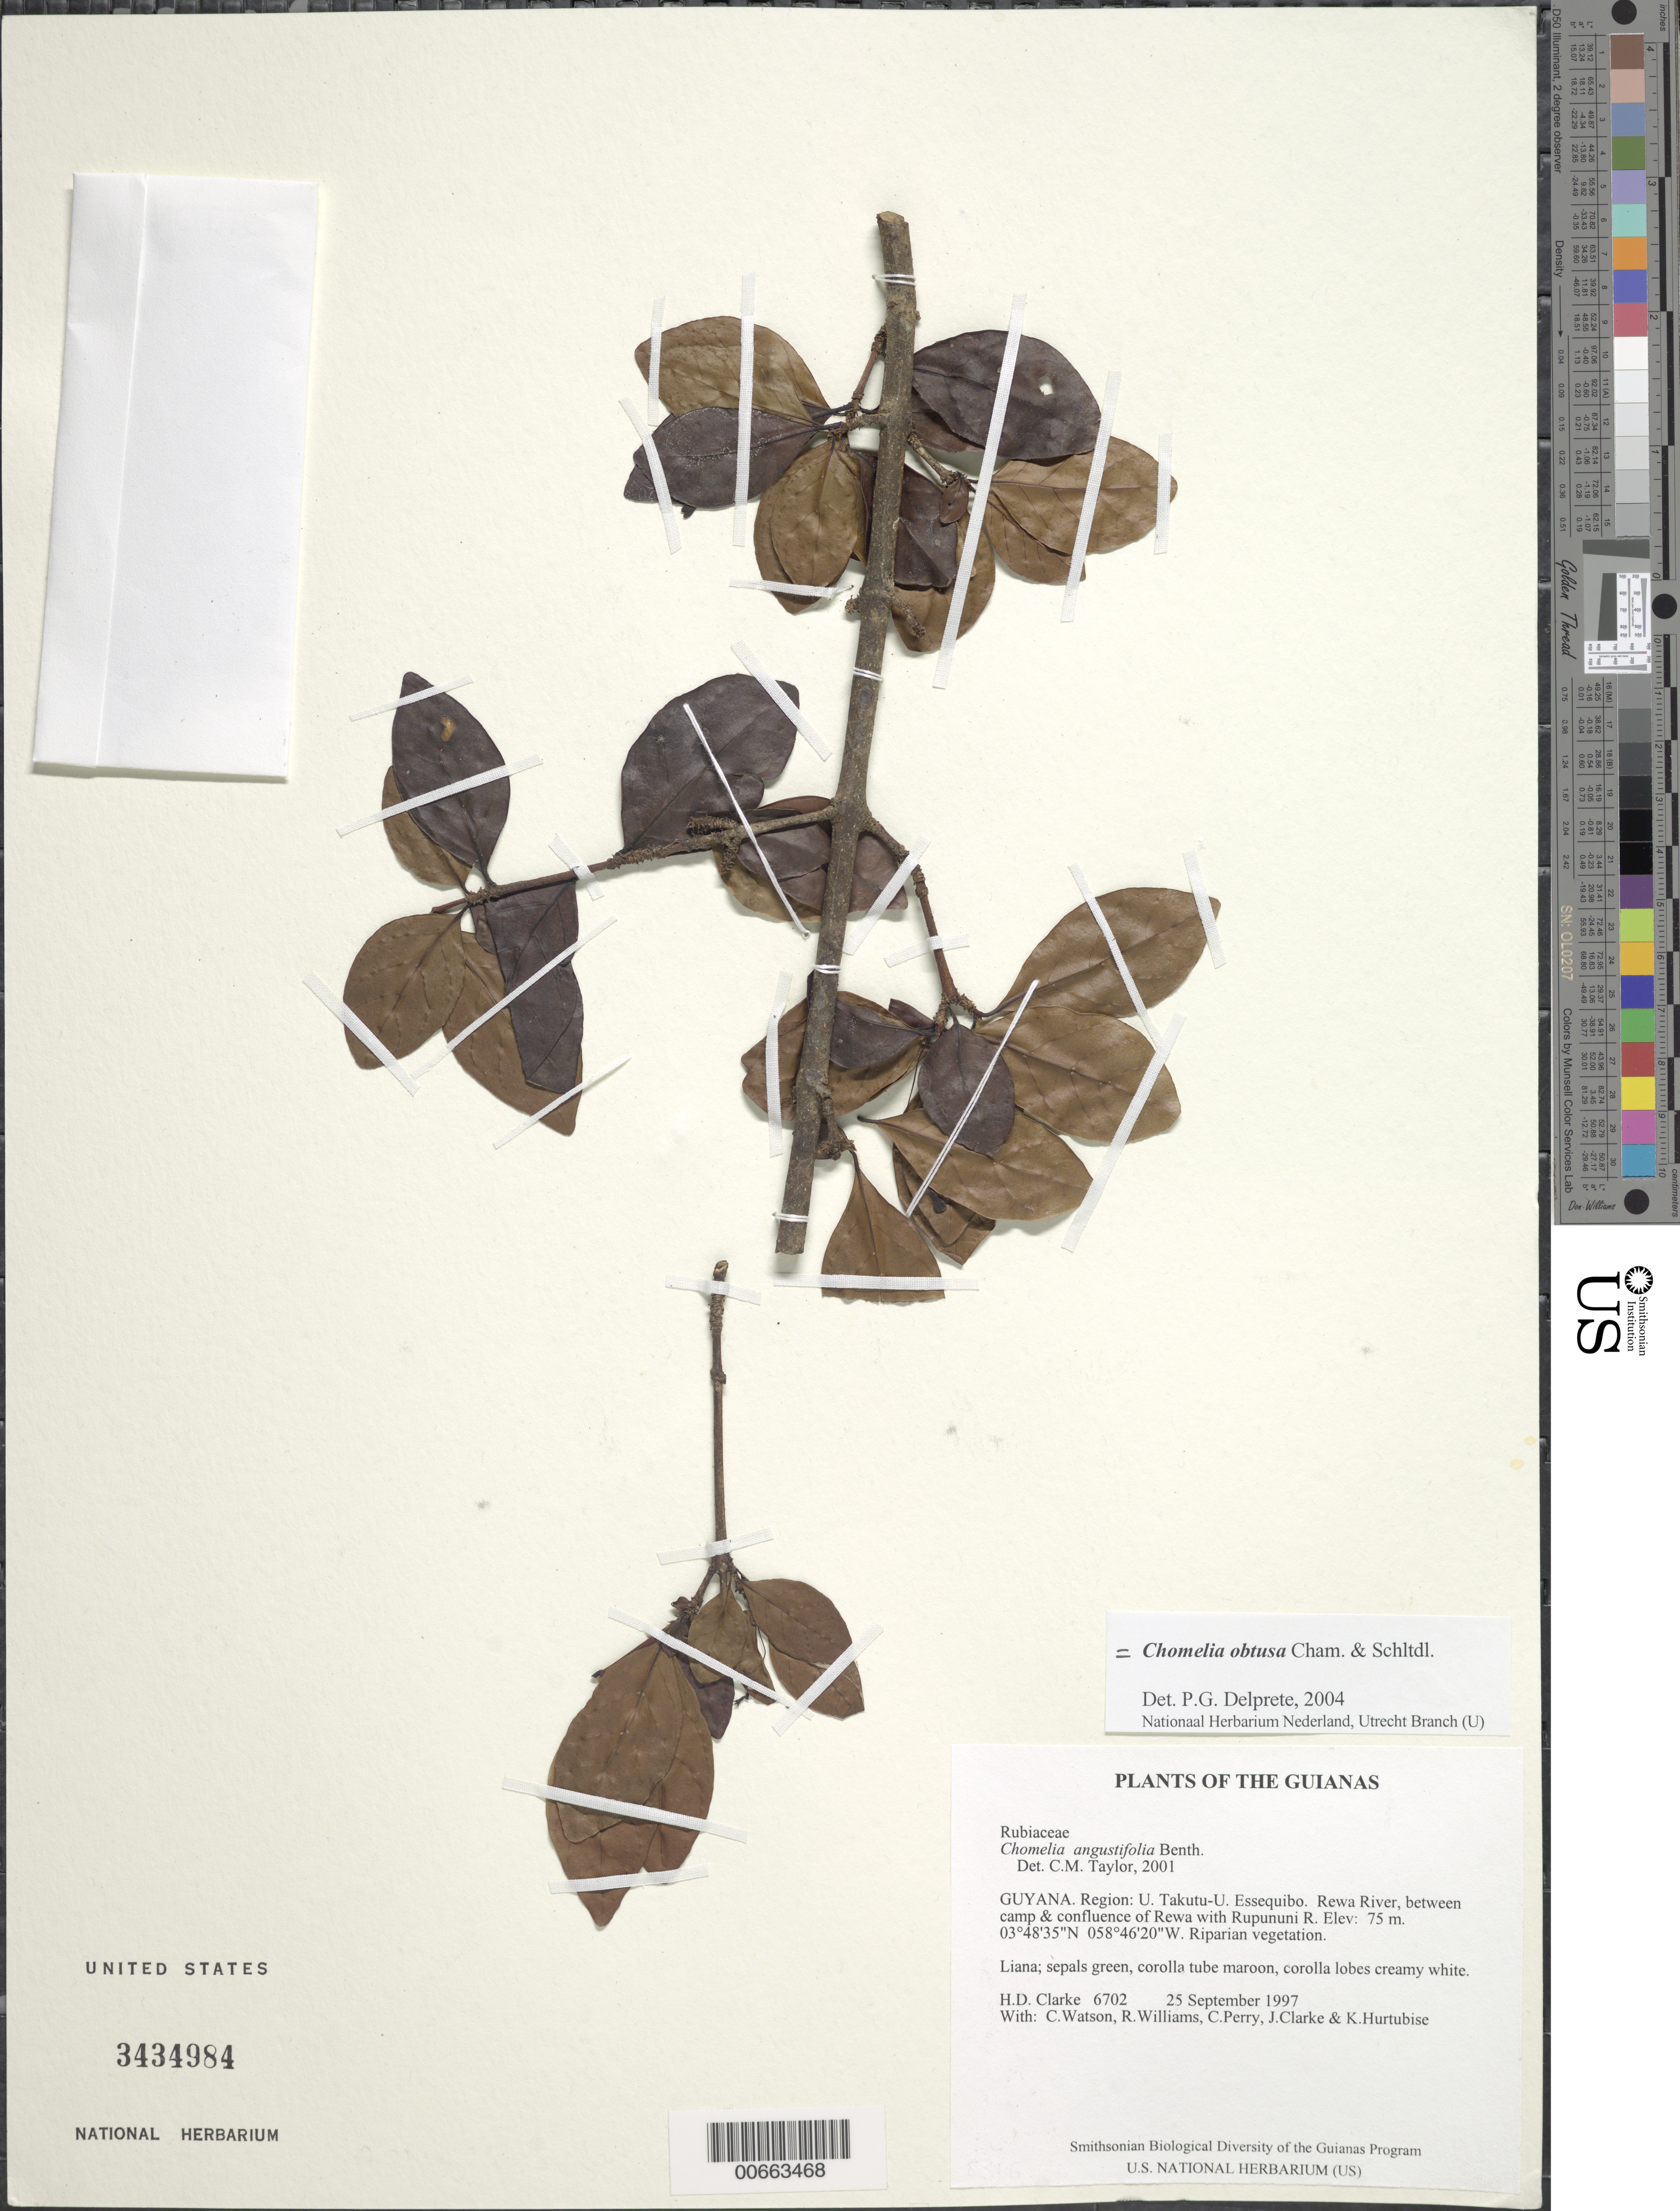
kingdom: Plantae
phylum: Tracheophyta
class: Magnoliopsida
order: Gentianales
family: Rubiaceae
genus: Chomelia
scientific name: Chomelia obtusa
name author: Cham. & Schltdl.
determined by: Delprete, P. G., Herb. de Guyane Cay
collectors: H. D. Clarke, C. Watson, R. Williams, C. Perry, J. Clarke & K. Hurtubise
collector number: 6702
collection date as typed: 25 September 1997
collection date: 1997-09-25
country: Guyana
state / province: U. Takutu-U. Essequibo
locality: Rewa River, between camp & confluence of Rewa with Rupununi R.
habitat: Riparian vegetation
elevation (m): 75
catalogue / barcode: US 3434984